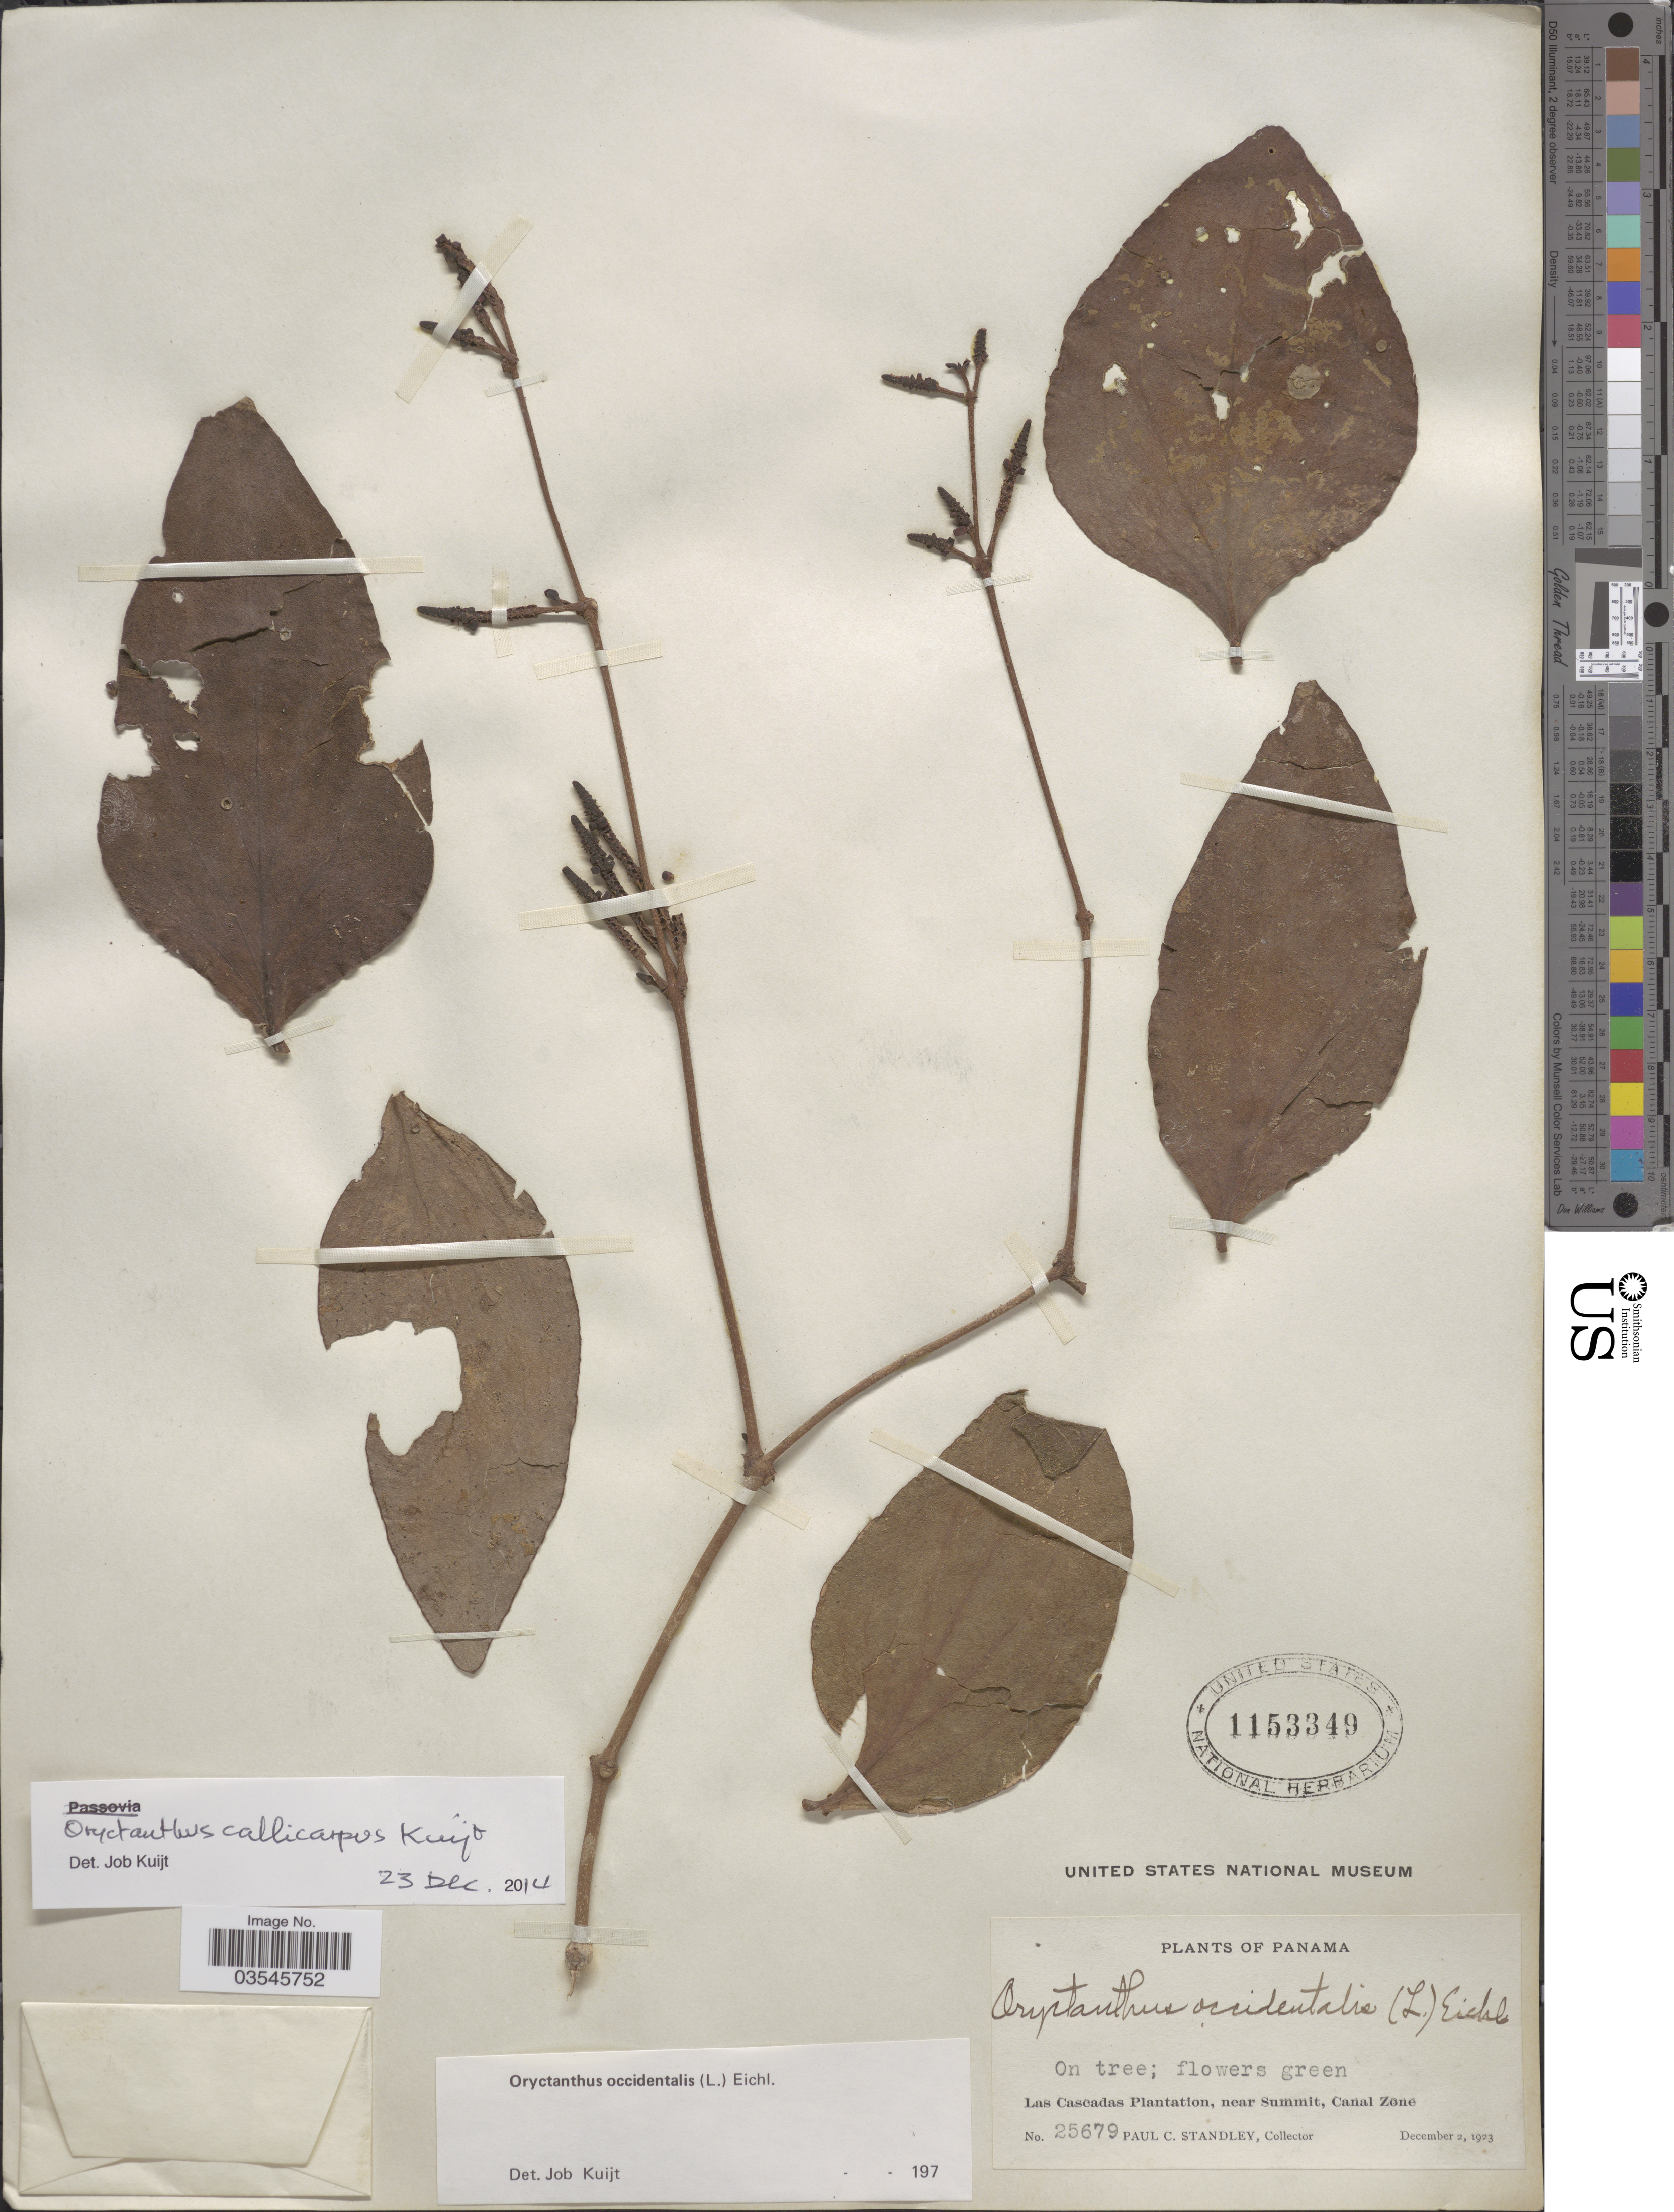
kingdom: Plantae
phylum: Tracheophyta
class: Magnoliopsida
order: Santalales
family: Loranthaceae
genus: Oryctanthus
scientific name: Oryctanthus callicarpus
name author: Kuijt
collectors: P. C. Standley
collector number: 25679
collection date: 1923-12-02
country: Panama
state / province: Colón / Panamá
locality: Las Cascadas Plantation, near Summit, Canal Zone.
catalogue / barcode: US 1153349